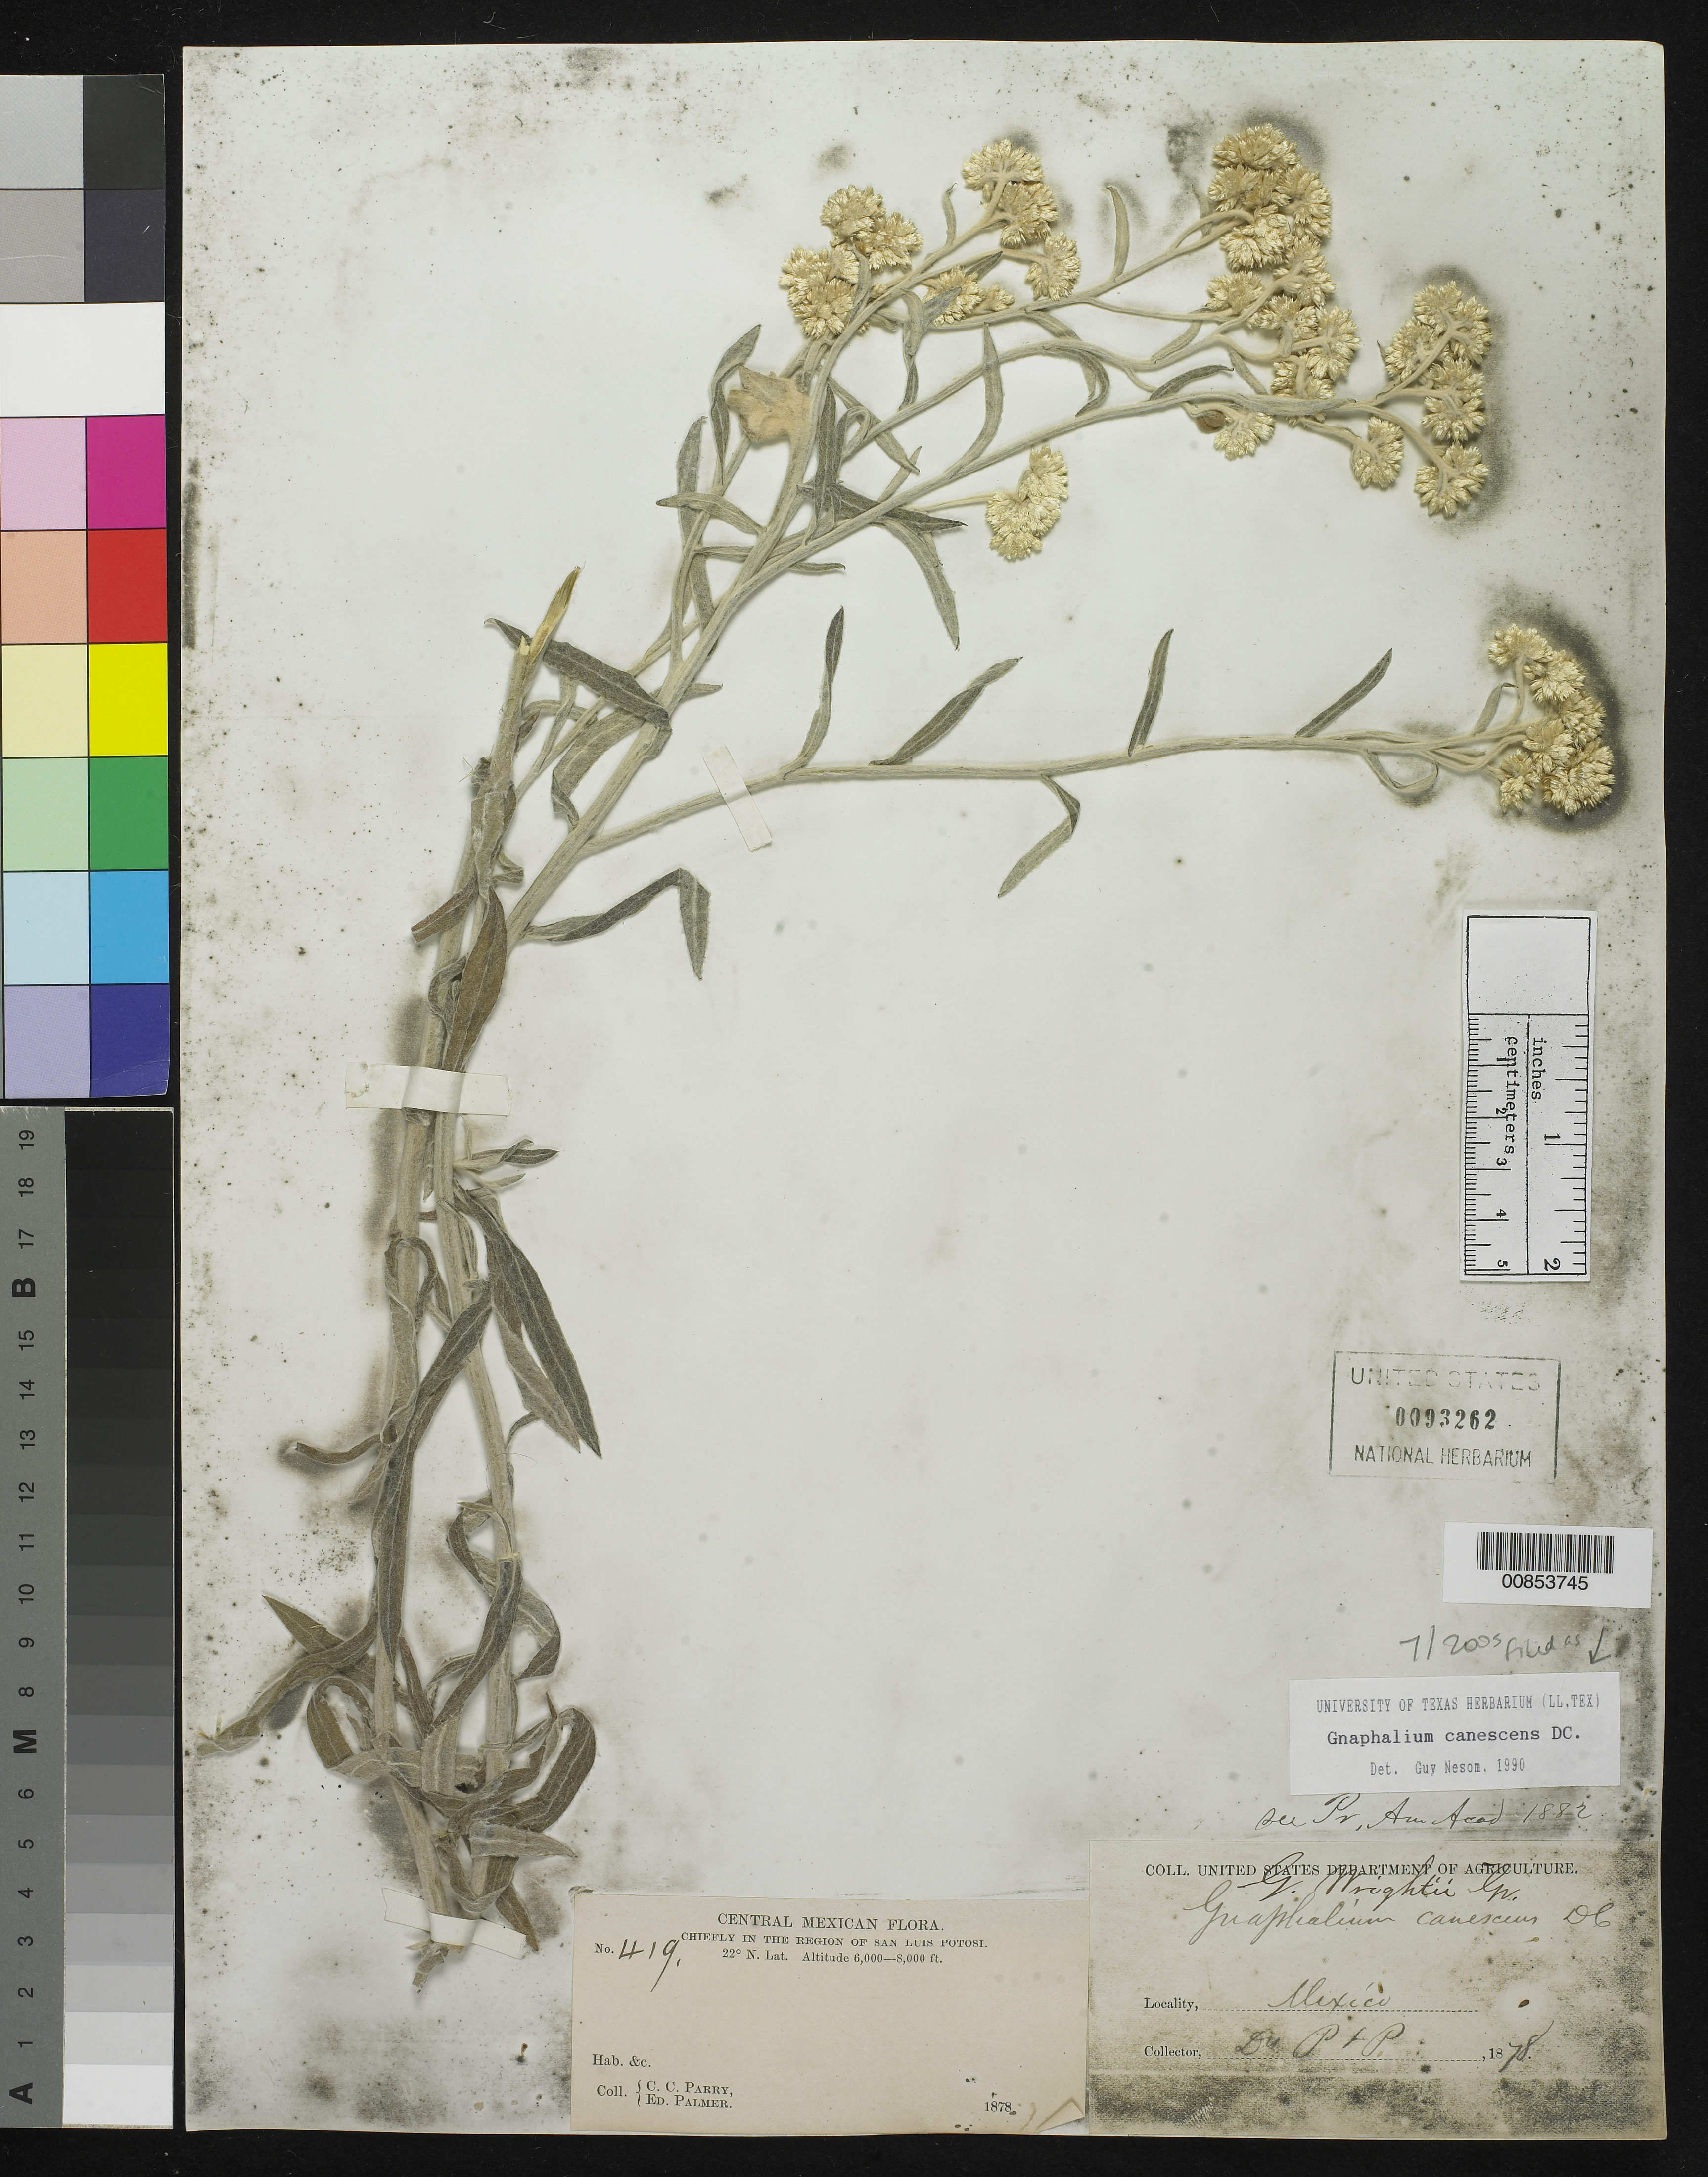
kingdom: Plantae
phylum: Tracheophyta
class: Magnoliopsida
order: Asterales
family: Asteraceae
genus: Pseudognaphalium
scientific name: Pseudognaphalium canescens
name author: (DC.) Anderb.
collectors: C. C. Parry & E. Palmer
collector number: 419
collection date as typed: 1878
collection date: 1878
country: Mexico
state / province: San Luis Potosí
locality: Chiefly in the region of San Luis Potosí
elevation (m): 1829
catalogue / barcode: US 93262